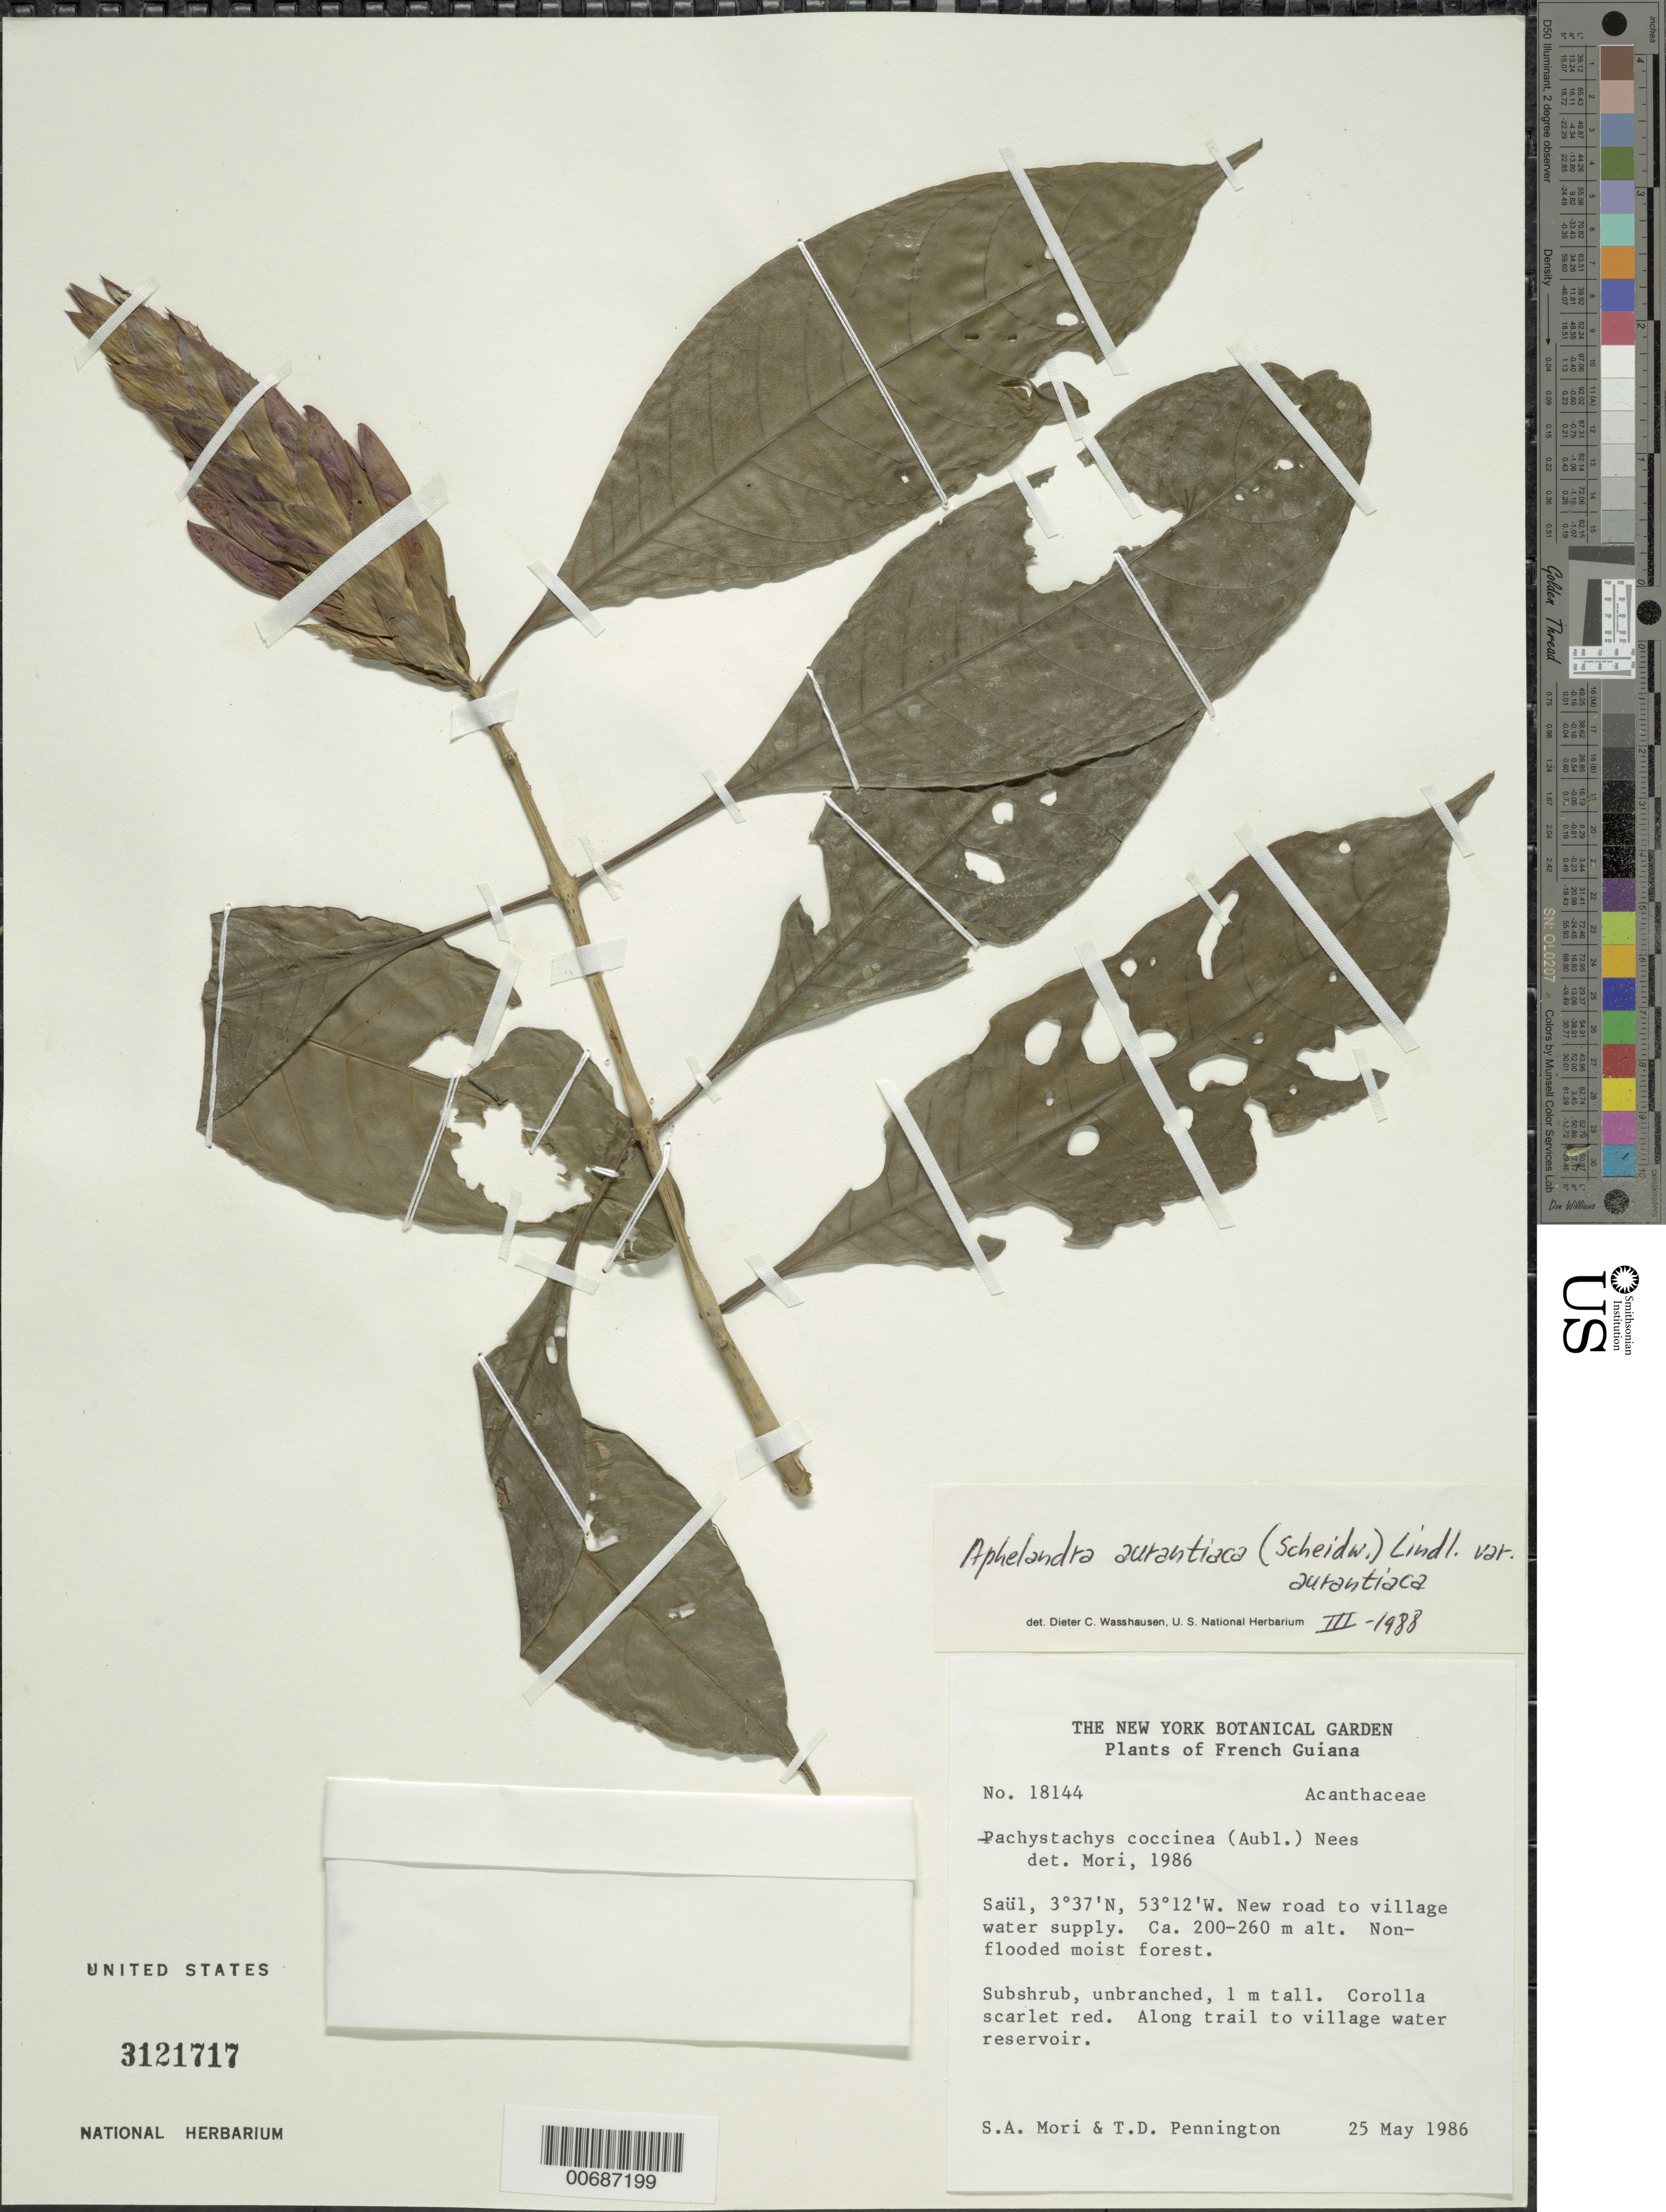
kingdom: Plantae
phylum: Tracheophyta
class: Magnoliopsida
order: Lamiales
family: Acanthaceae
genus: Pachystachys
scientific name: Pachystachys coccinea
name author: (Aubl.) Nees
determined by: Mori, Scott A.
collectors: S. Mori & T. D. Pennington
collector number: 18144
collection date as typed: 25-May-86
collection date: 1986-05-25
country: French Guiana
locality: Saül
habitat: Non-flooded moist forest. Along trail to village water reservoir.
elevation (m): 200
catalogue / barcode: US 3121717